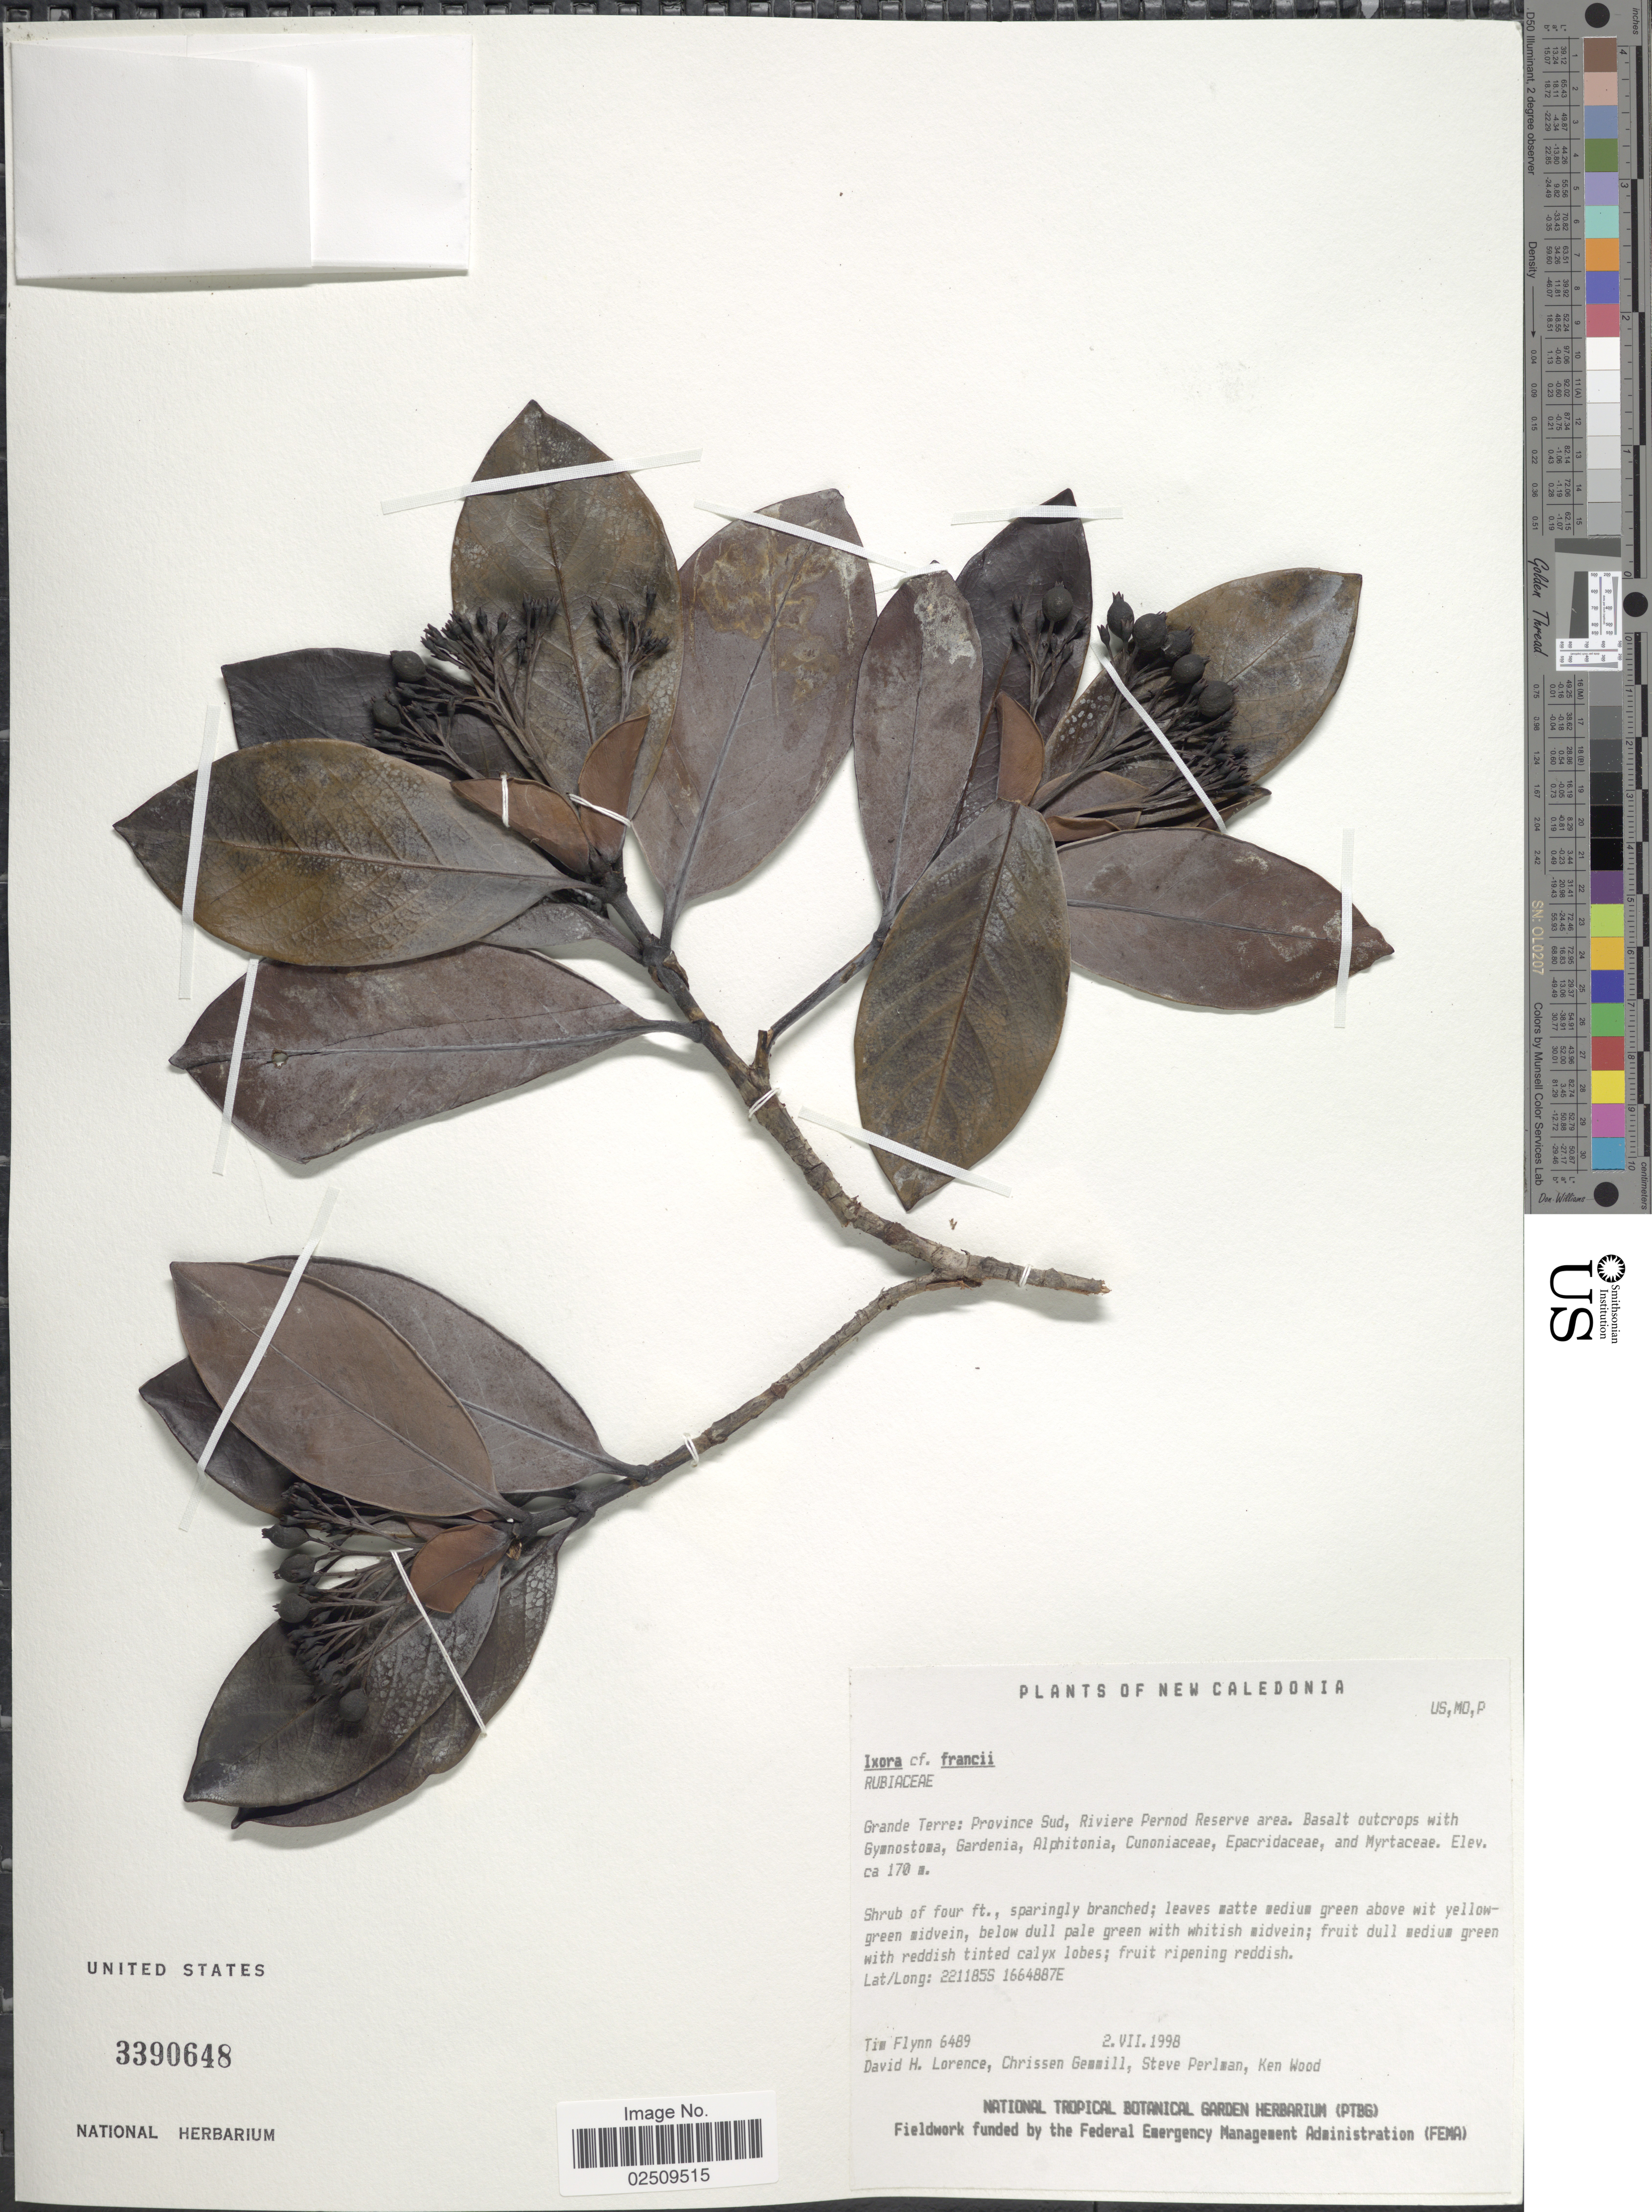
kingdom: Plantae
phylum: Tracheophyta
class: Magnoliopsida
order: Gentianales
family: Rubiaceae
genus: Ixora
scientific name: Ixora francii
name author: Schltr. & K. Krause in Schltr.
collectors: T. W. Flynn, D. Lorence, C. Gemmill, S. Perlman & K. R. Wood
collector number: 6489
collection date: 1998-07-02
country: Guadeloupe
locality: Grande Terre: Province Sud, Riviere Pernod Reserve area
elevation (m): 170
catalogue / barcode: US 3390648